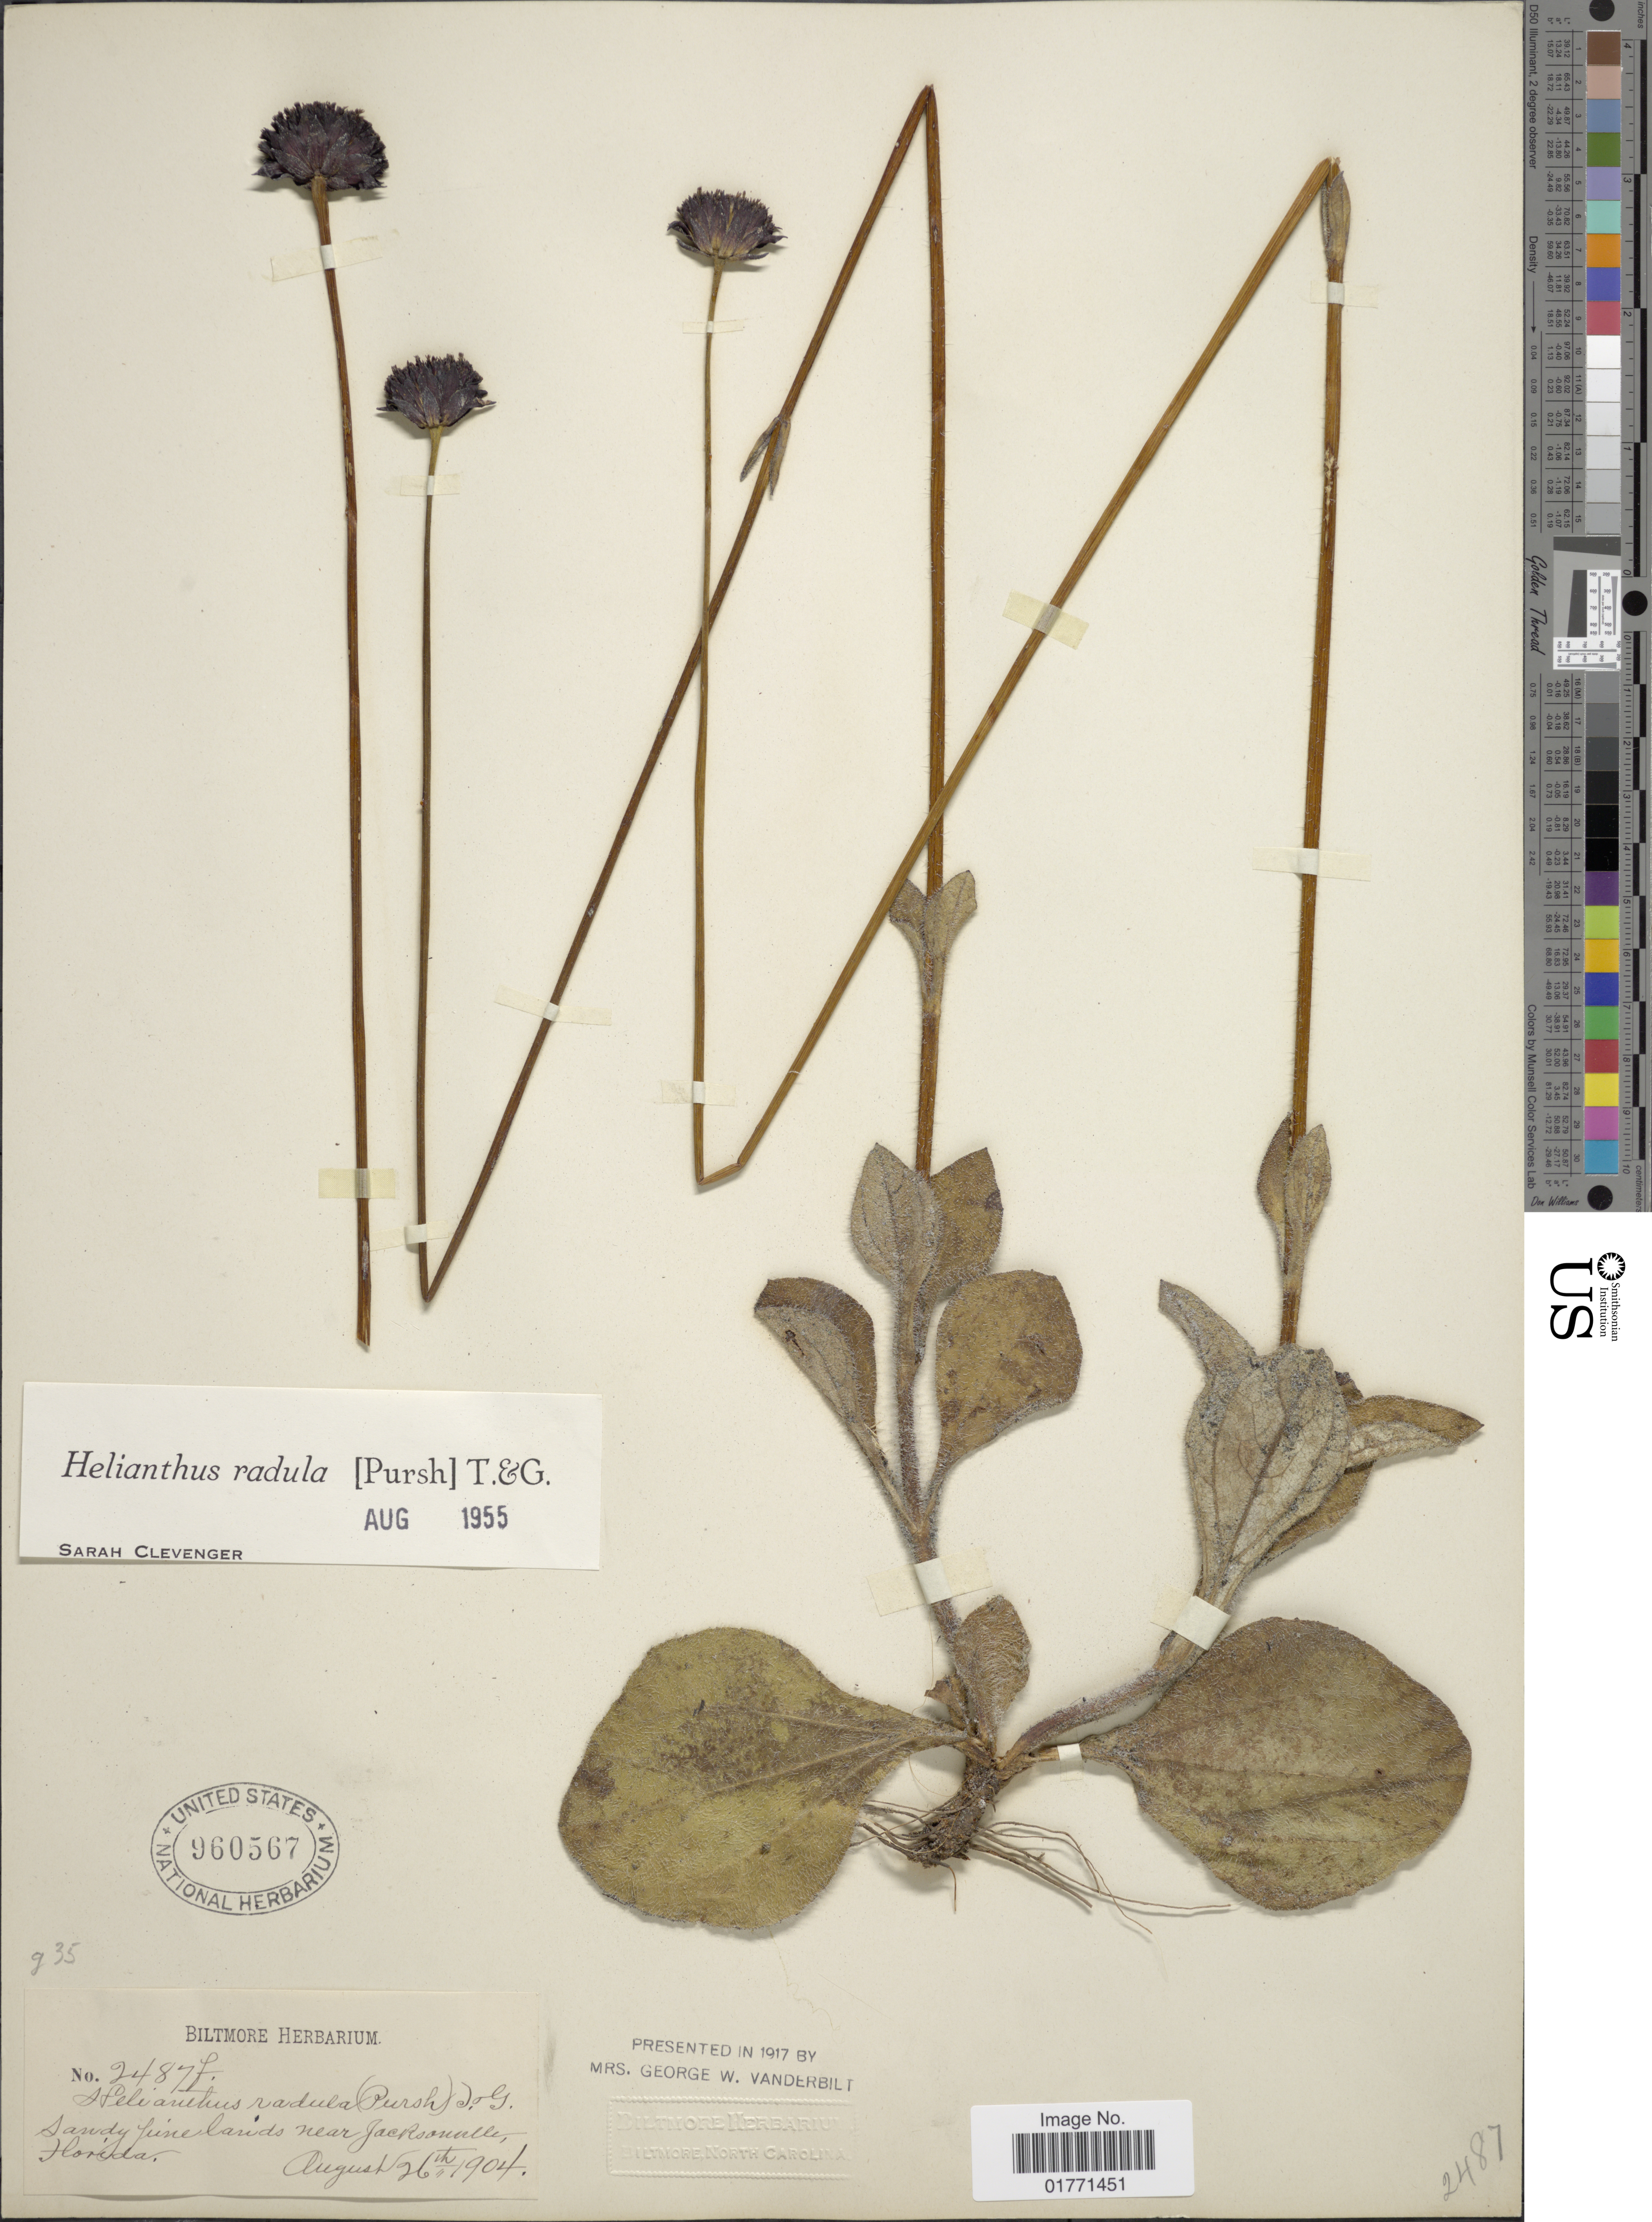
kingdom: Plantae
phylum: Tracheophyta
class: Magnoliopsida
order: Asterales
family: Asteraceae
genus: Helianthus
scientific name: Helianthus radula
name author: (Pursh) Torr. & A. Gray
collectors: ex herb. Biltmore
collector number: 2487f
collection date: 1904-08-26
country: United States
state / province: Florida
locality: Sandy pine lands near Jacksonville, Florida.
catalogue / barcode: US 960567